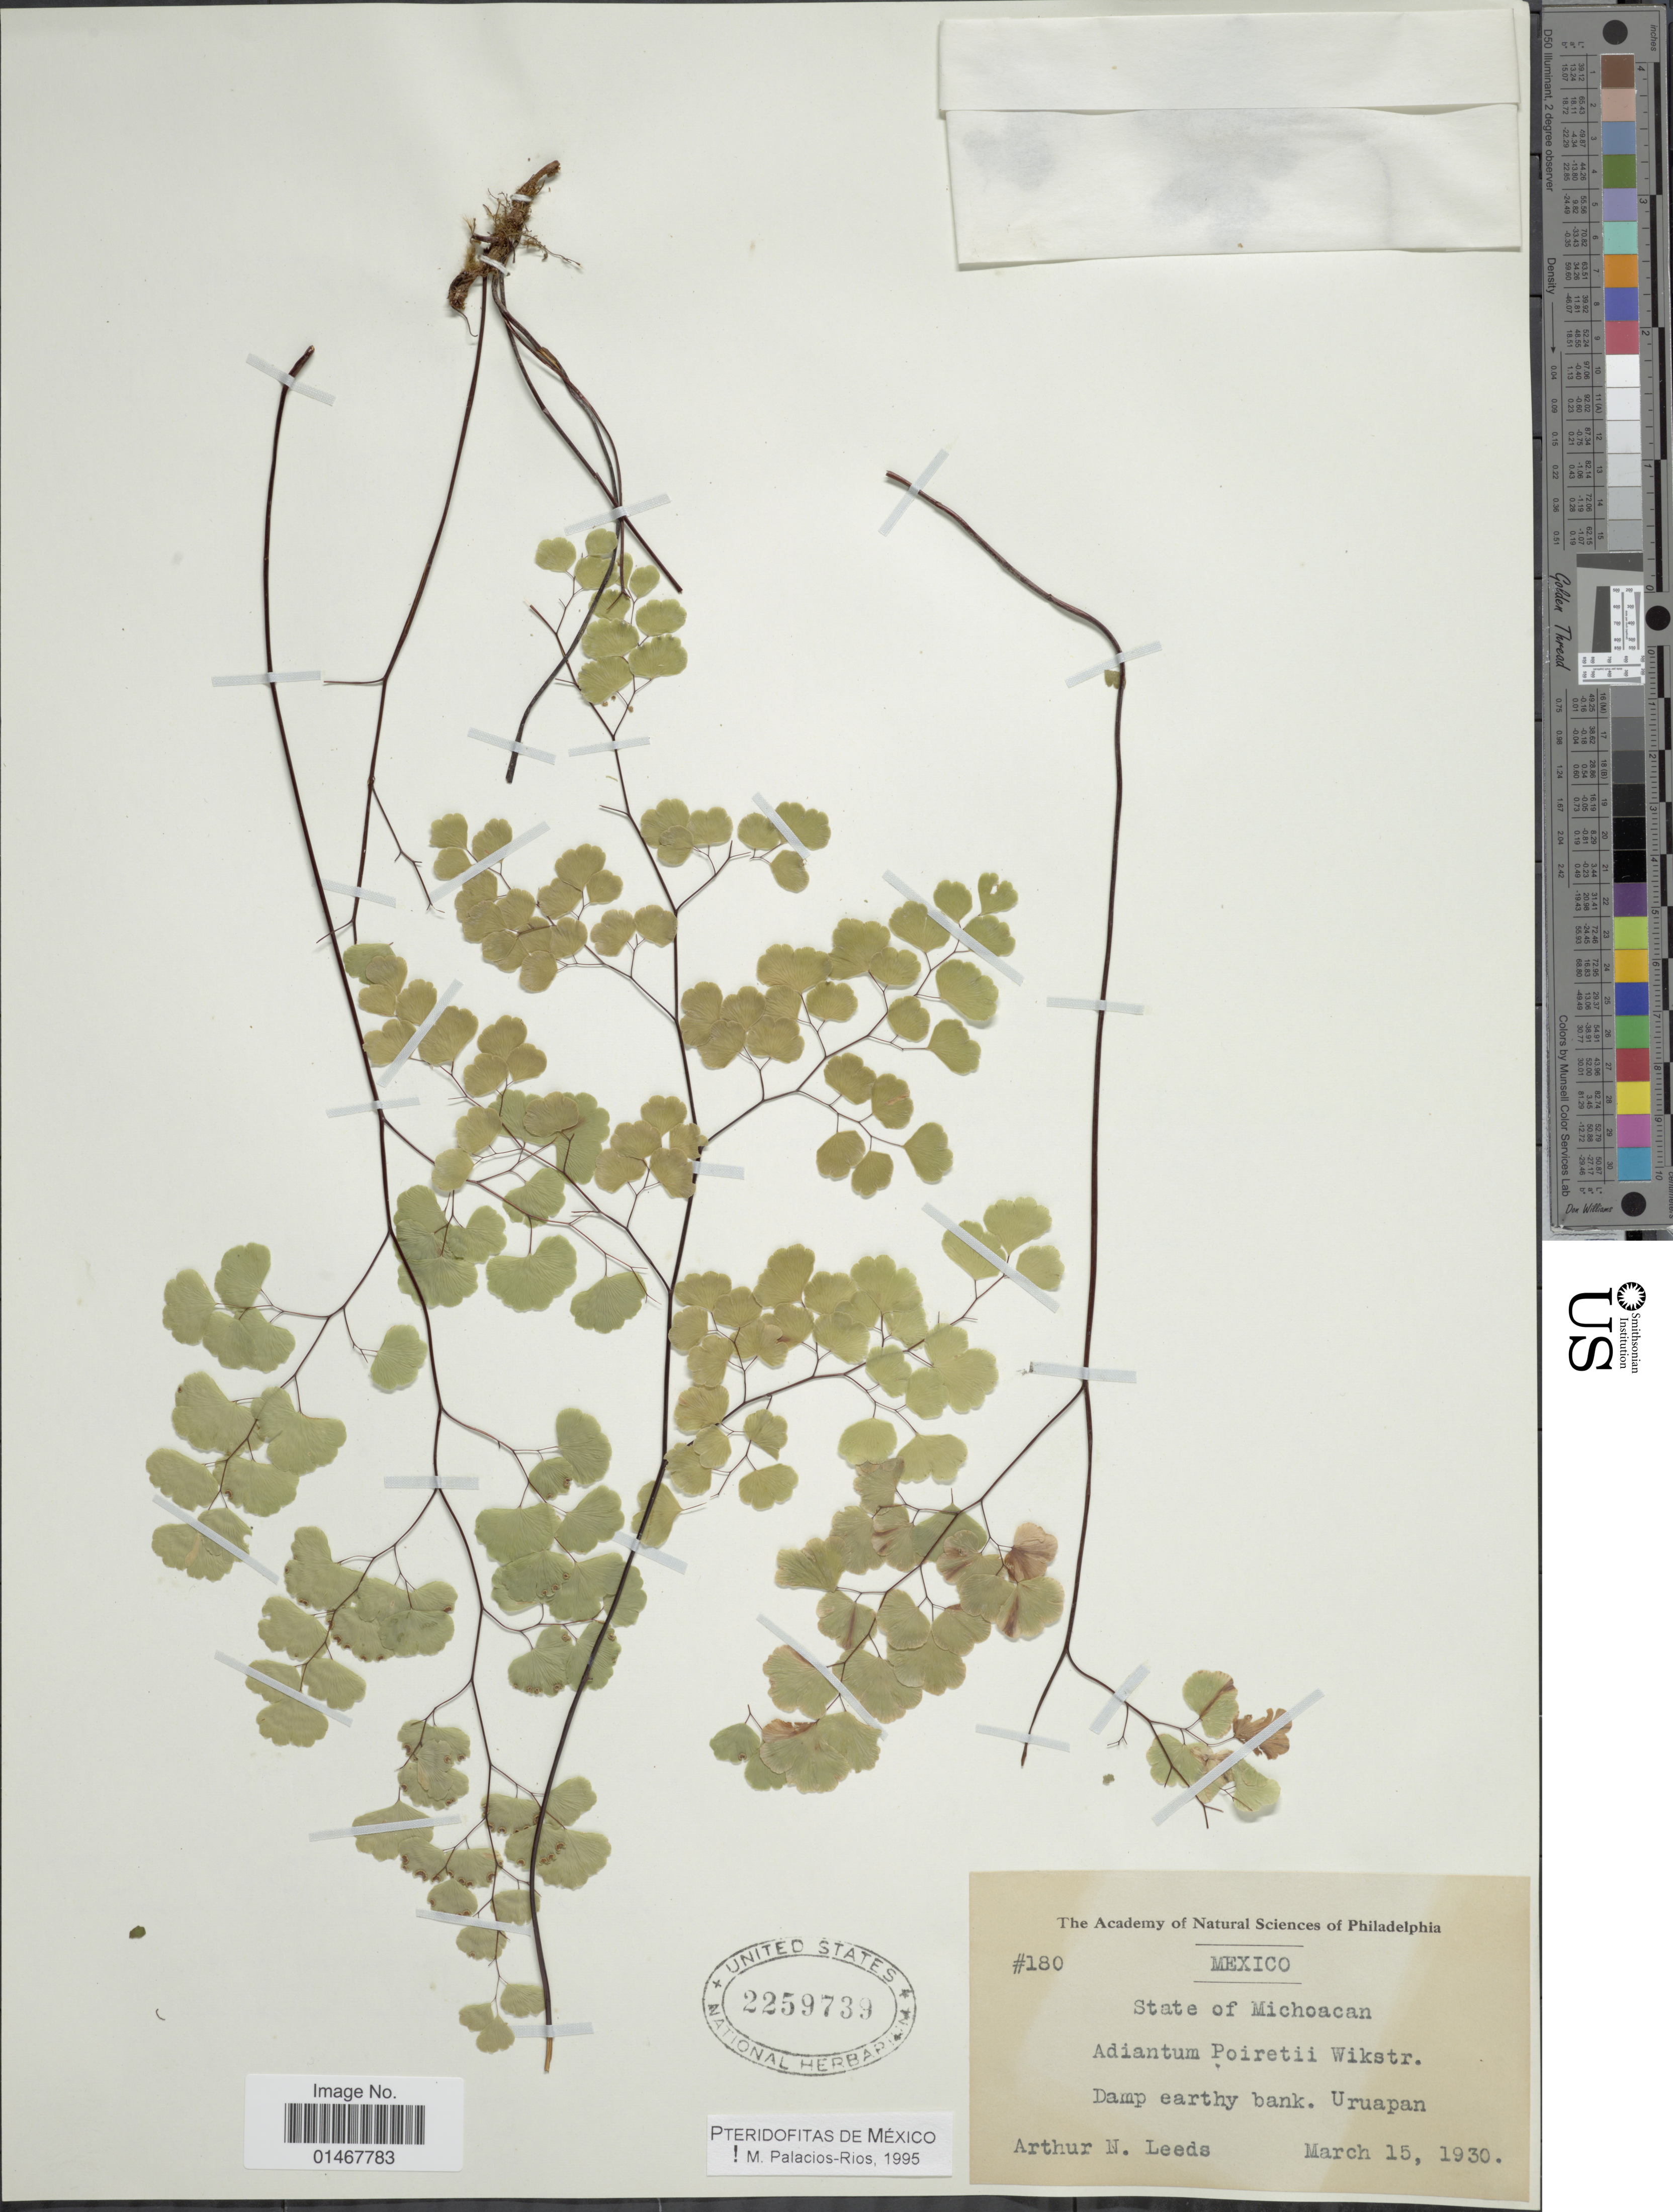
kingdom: Plantae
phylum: Tracheophyta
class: Polypodiopsida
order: Polypodiales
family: Pteridaceae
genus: Adiantum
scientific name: Adiantum poiretii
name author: Wikstr.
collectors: A. N. Leeds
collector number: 180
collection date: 1930-03-15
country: Mexico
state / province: Michoacán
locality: Damp earthy bank. Uruapan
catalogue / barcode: US 2259739